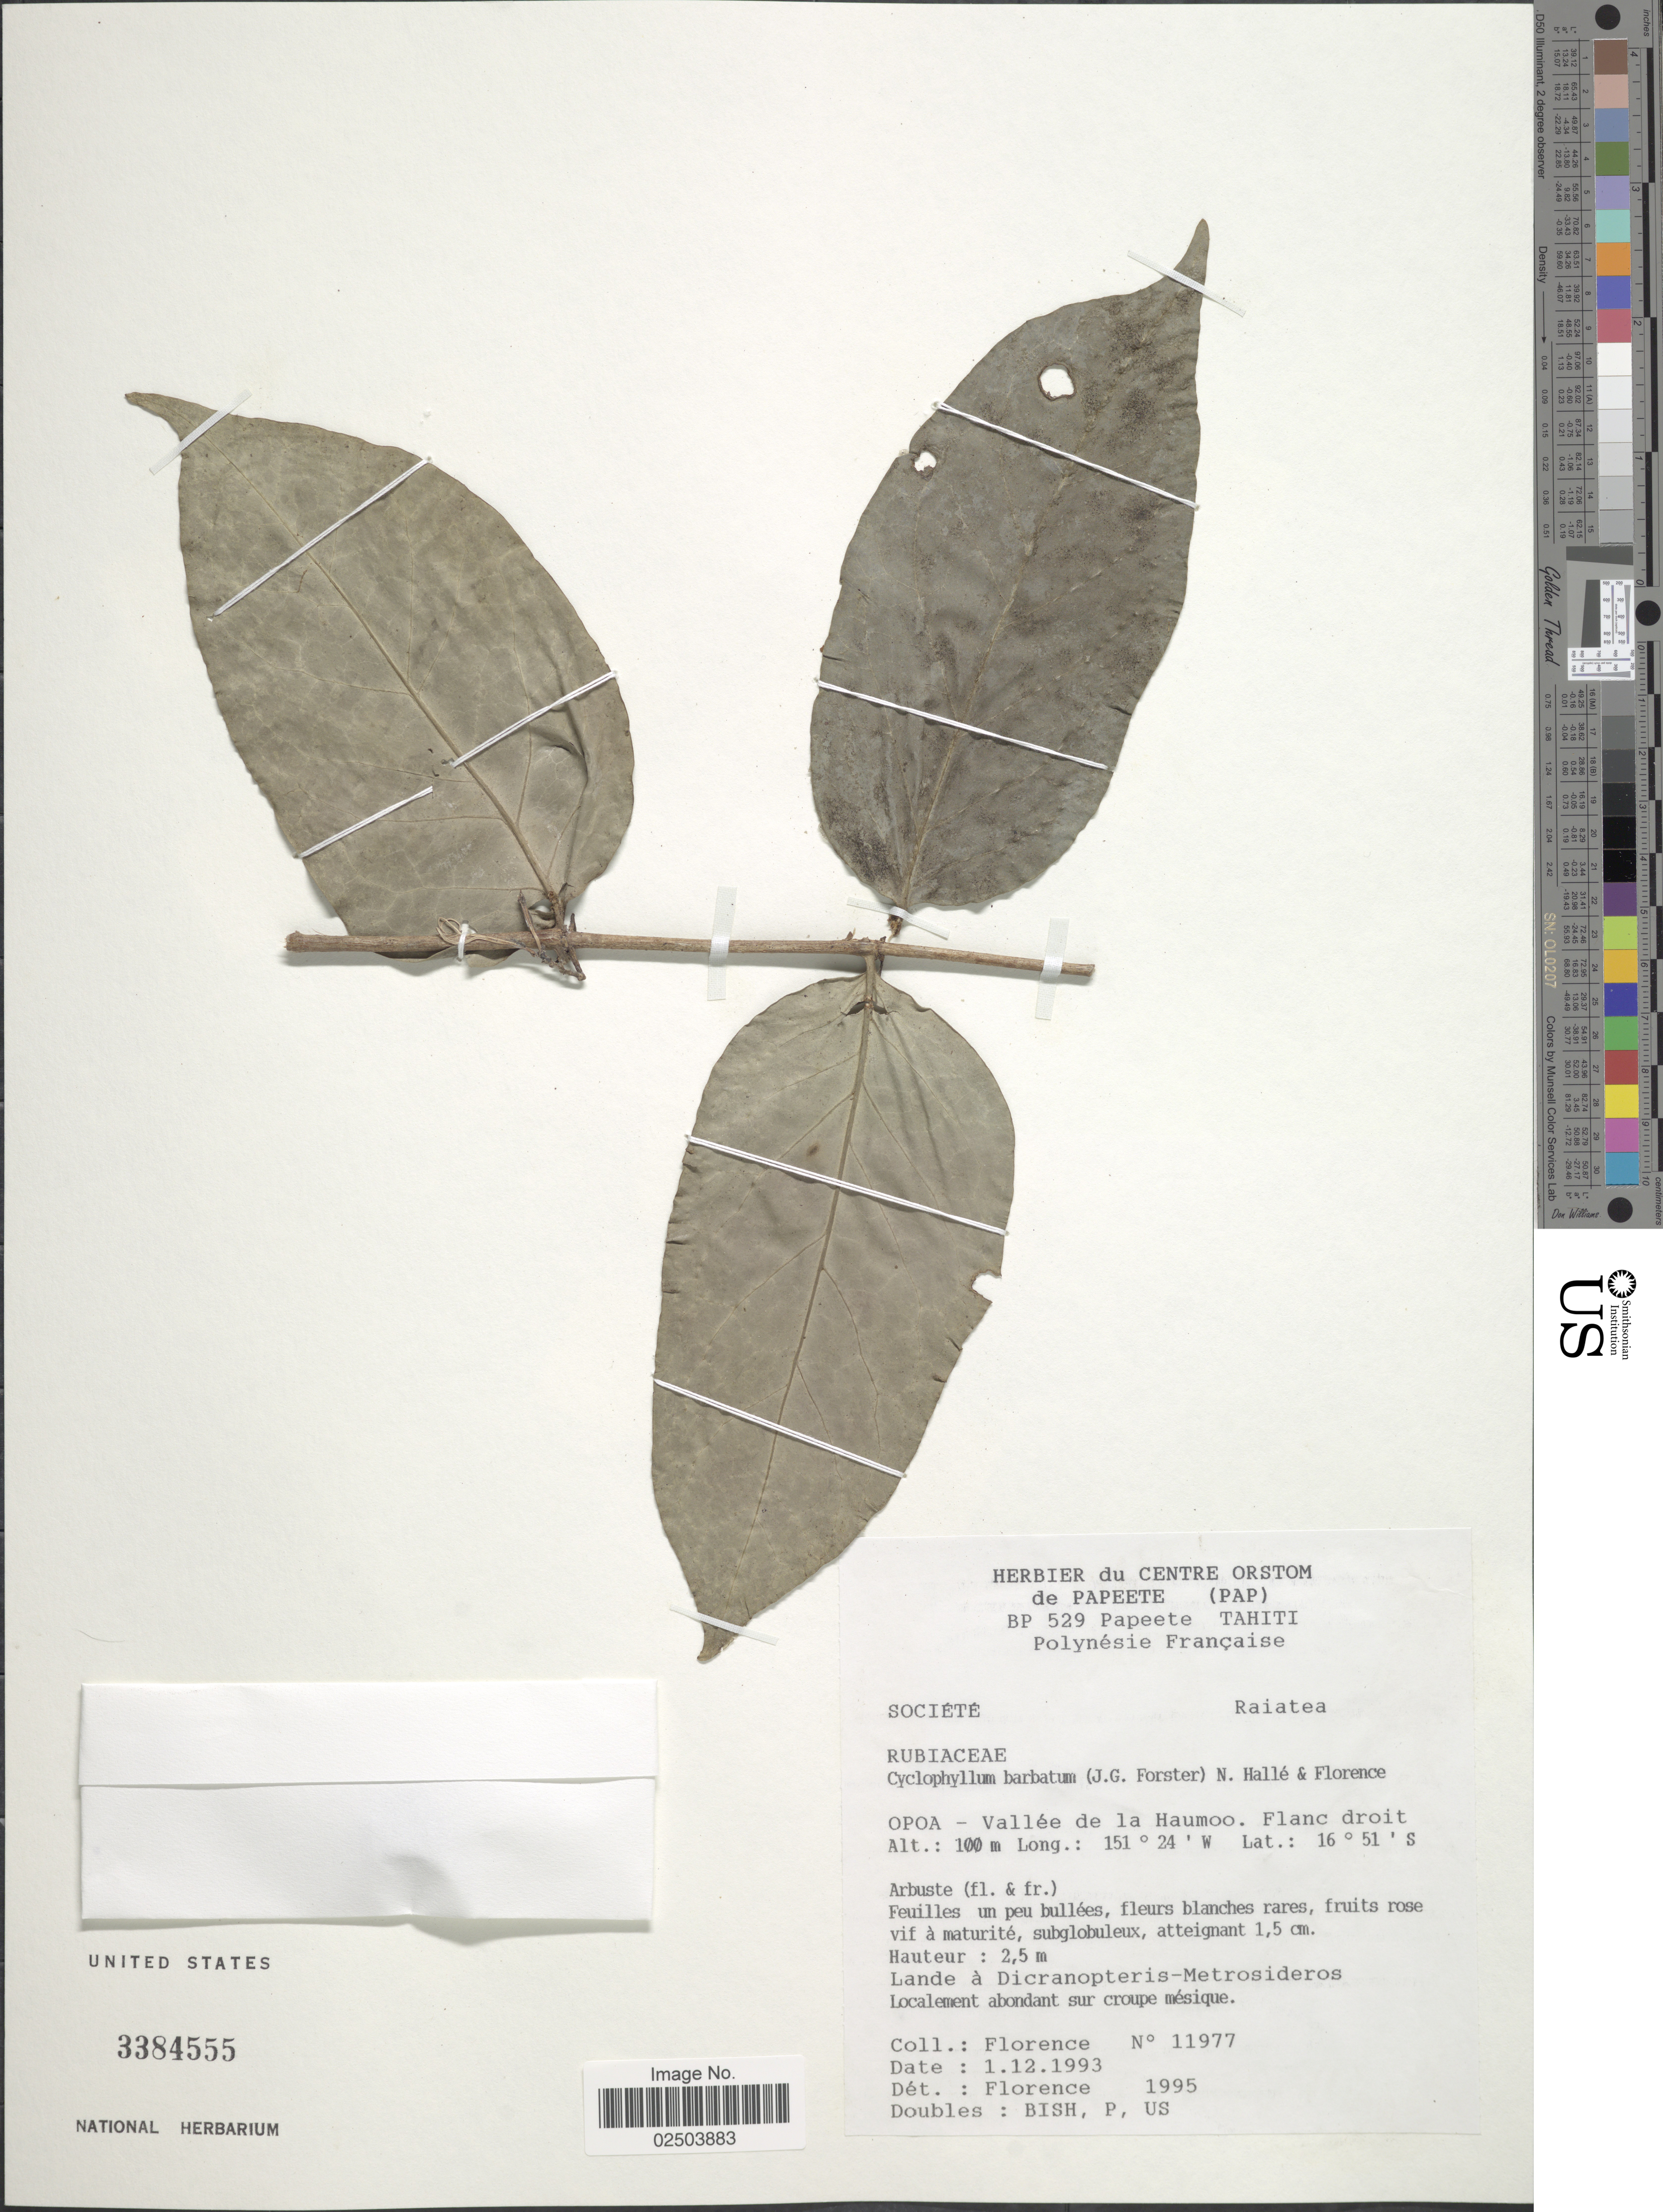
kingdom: Plantae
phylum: Tracheophyta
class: Magnoliopsida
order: Gentianales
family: Rubiaceae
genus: Cyclophyllum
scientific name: Cyclophyllum barbatum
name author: (G. Forst.) N. Hallé & J. Florence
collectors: -. Florence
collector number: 11977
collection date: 1993-12-01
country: French Polynesia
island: Raiatea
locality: Societe, Raiatea. Opoa - Vallee de la Haumoo. Flanc droit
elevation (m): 100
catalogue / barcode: US 3384555